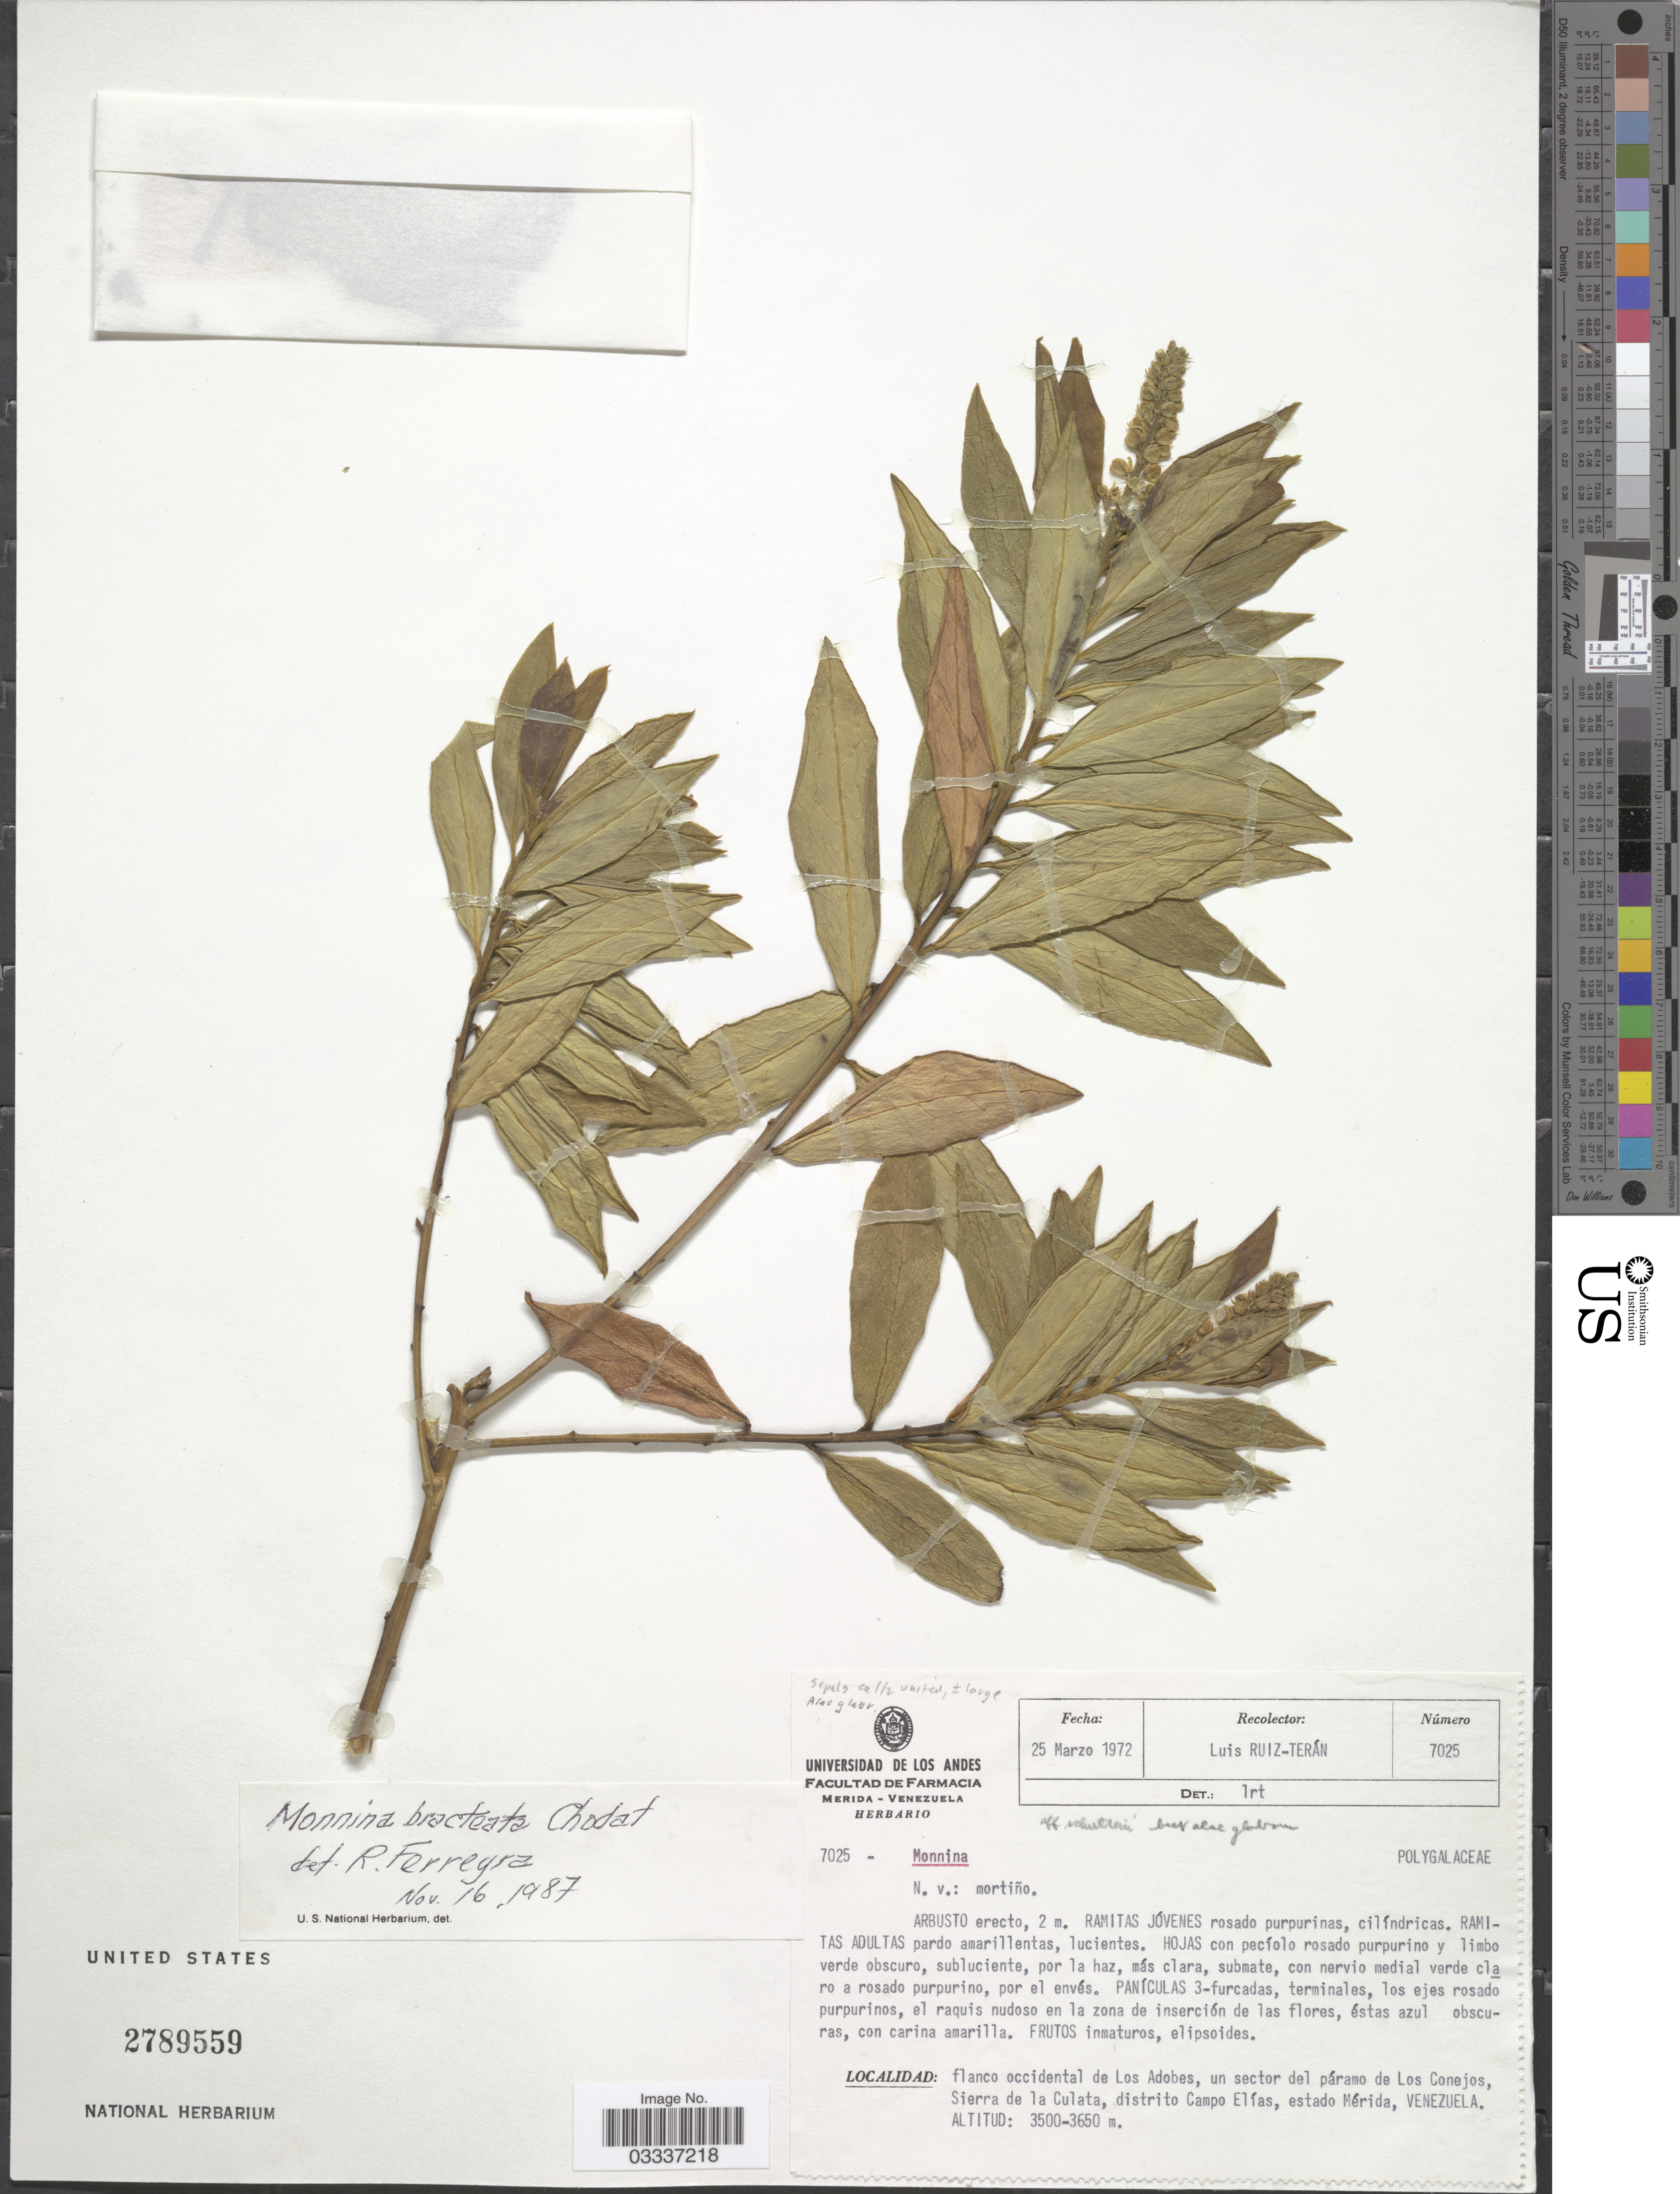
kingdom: Plantae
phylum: Tracheophyta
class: Magnoliopsida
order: Fabales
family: Polygalaceae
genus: Monnina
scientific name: Monnina bracteata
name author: Chodat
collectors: L. E. Ruíz-Terán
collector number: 7025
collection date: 1972-03-25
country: Venezuela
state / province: Mérida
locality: Flanco occidental de Los Adobes, un sector del páramo de Los Conejos, Sierra de la Culata, distrito Campo Elías.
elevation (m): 3500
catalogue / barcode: US 2789559